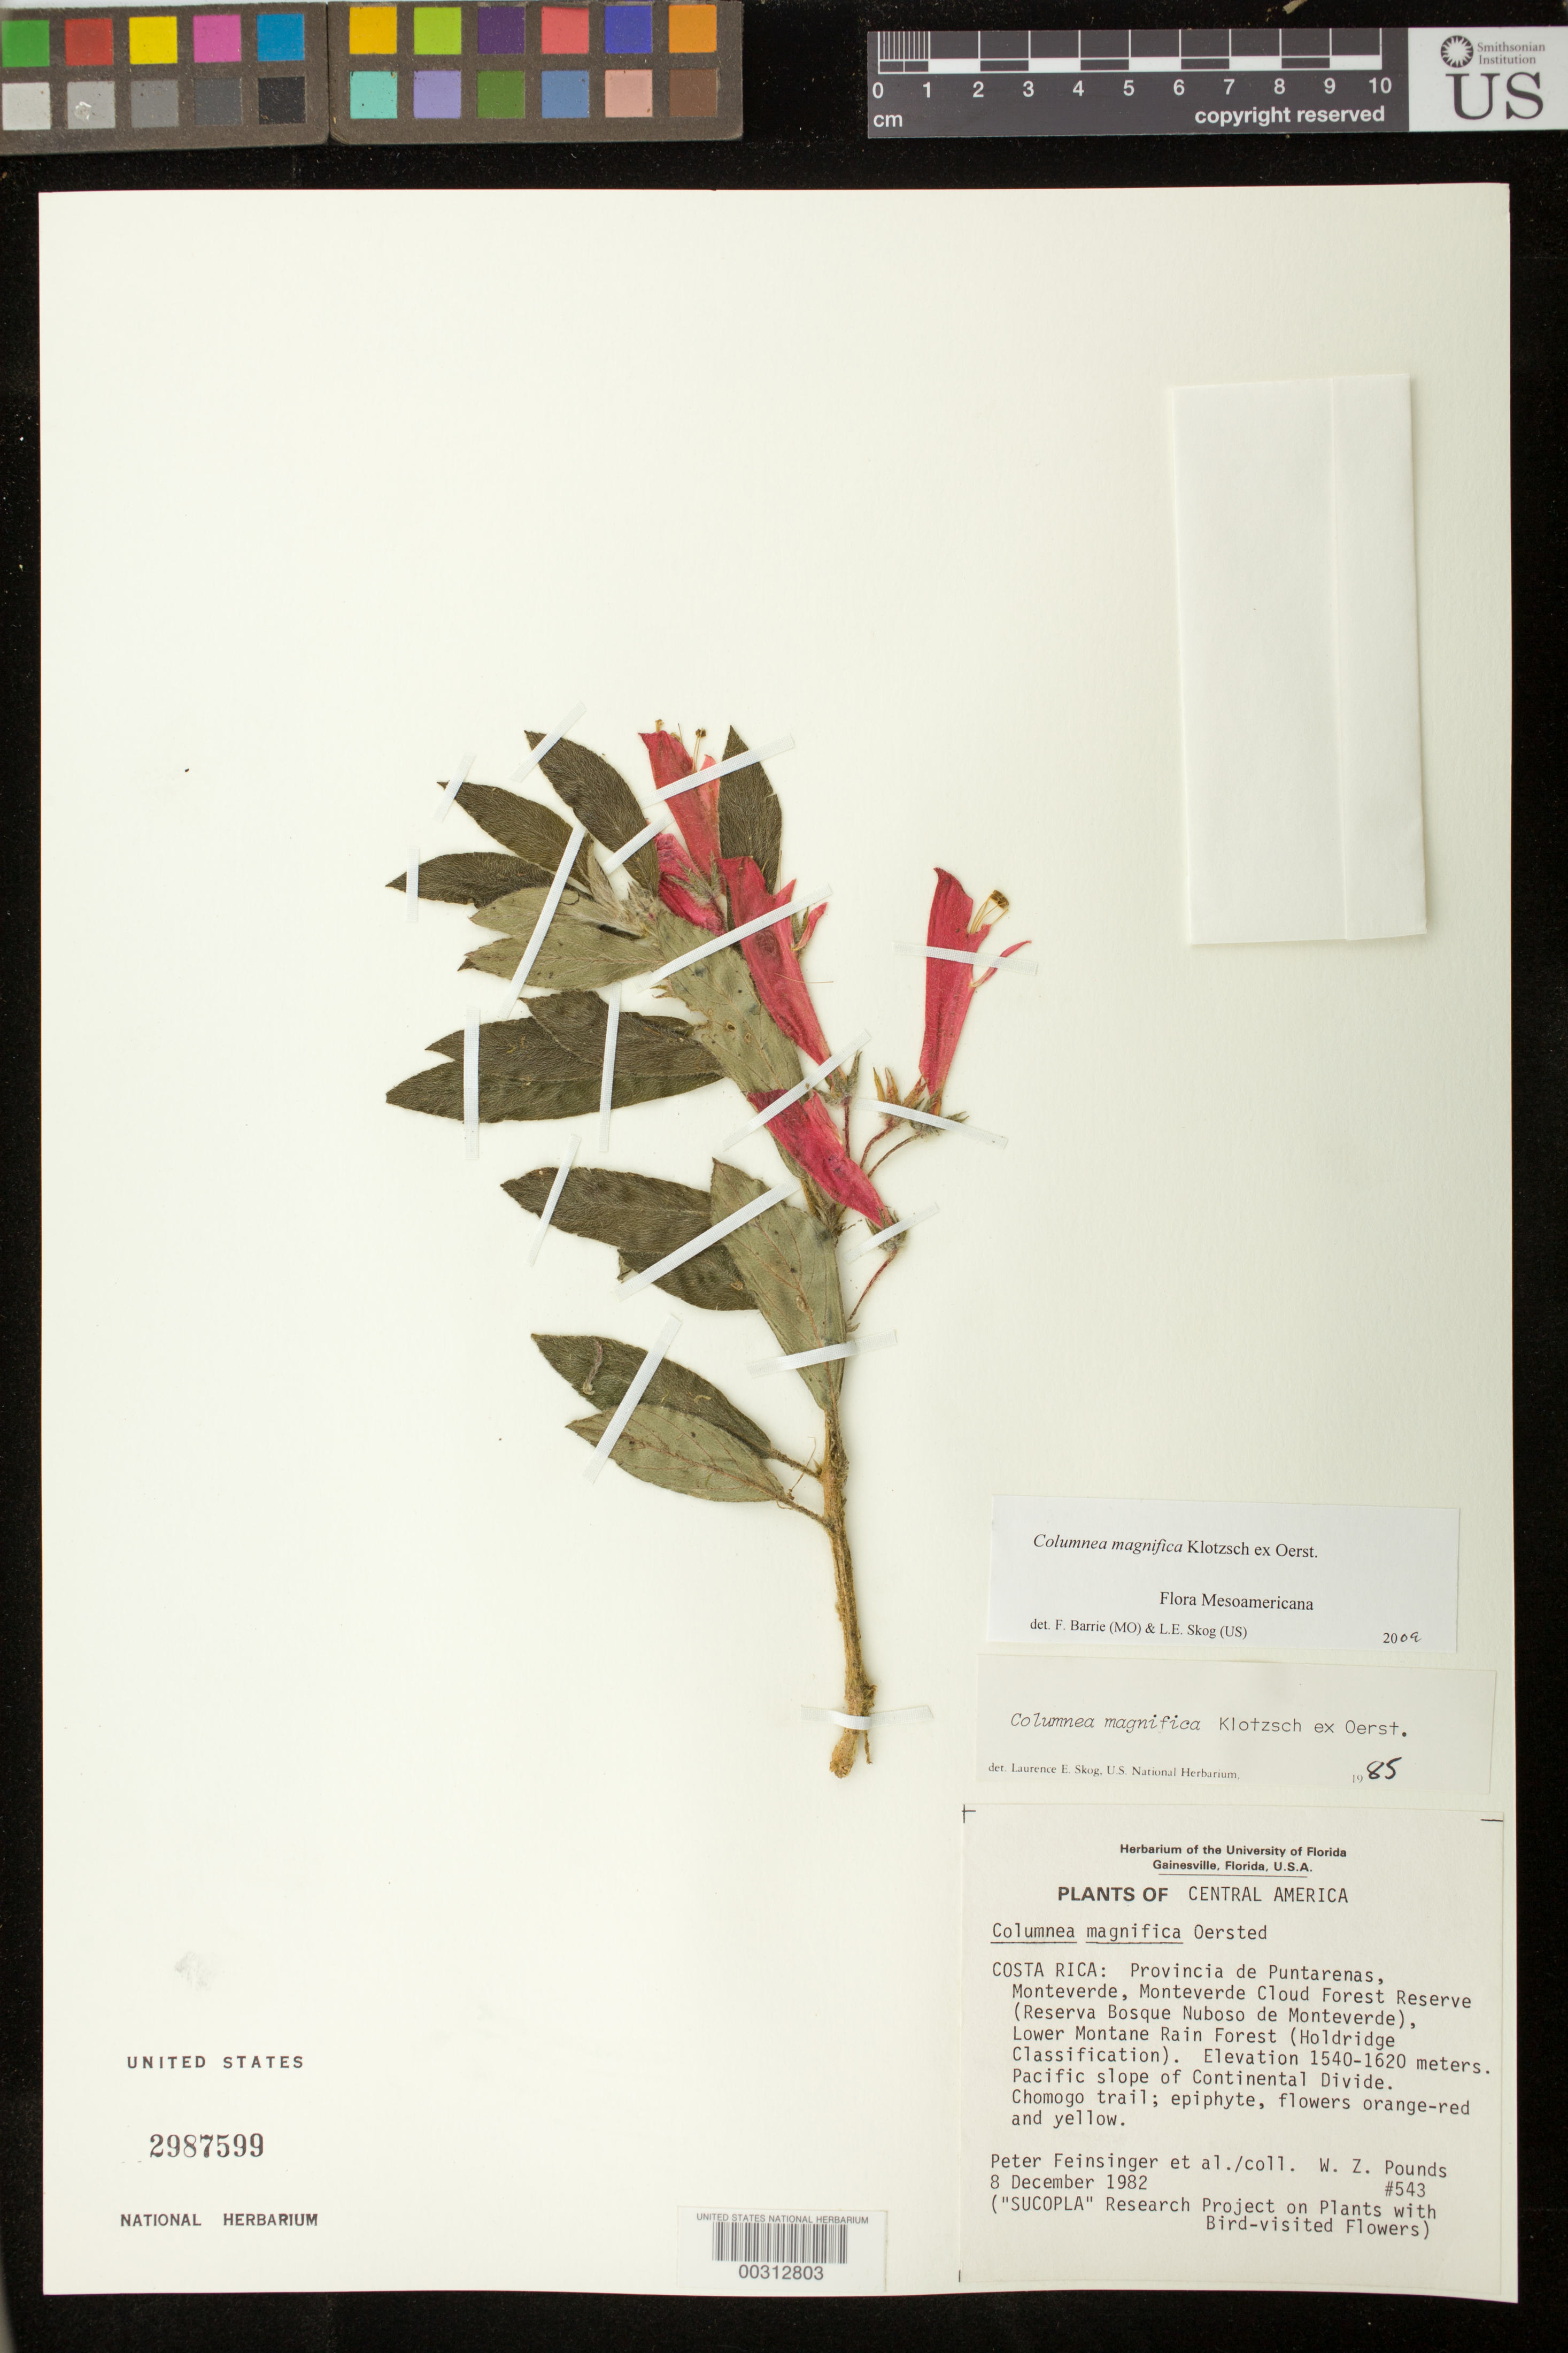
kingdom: Plantae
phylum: Tracheophyta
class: Magnoliopsida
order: Lamiales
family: Gesneriaceae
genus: Columnea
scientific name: Columnea magnifica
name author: Klotzsch ex Oerst.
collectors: P. Feinsinger & W. Pounds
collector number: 543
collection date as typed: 08 Dec 1982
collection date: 1982-12-08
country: Costa Rica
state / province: Puntarenas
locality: Monteverde, Reserva Bosque Nuboso de Monteverde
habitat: Lower montane rain forest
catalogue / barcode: US 2987599